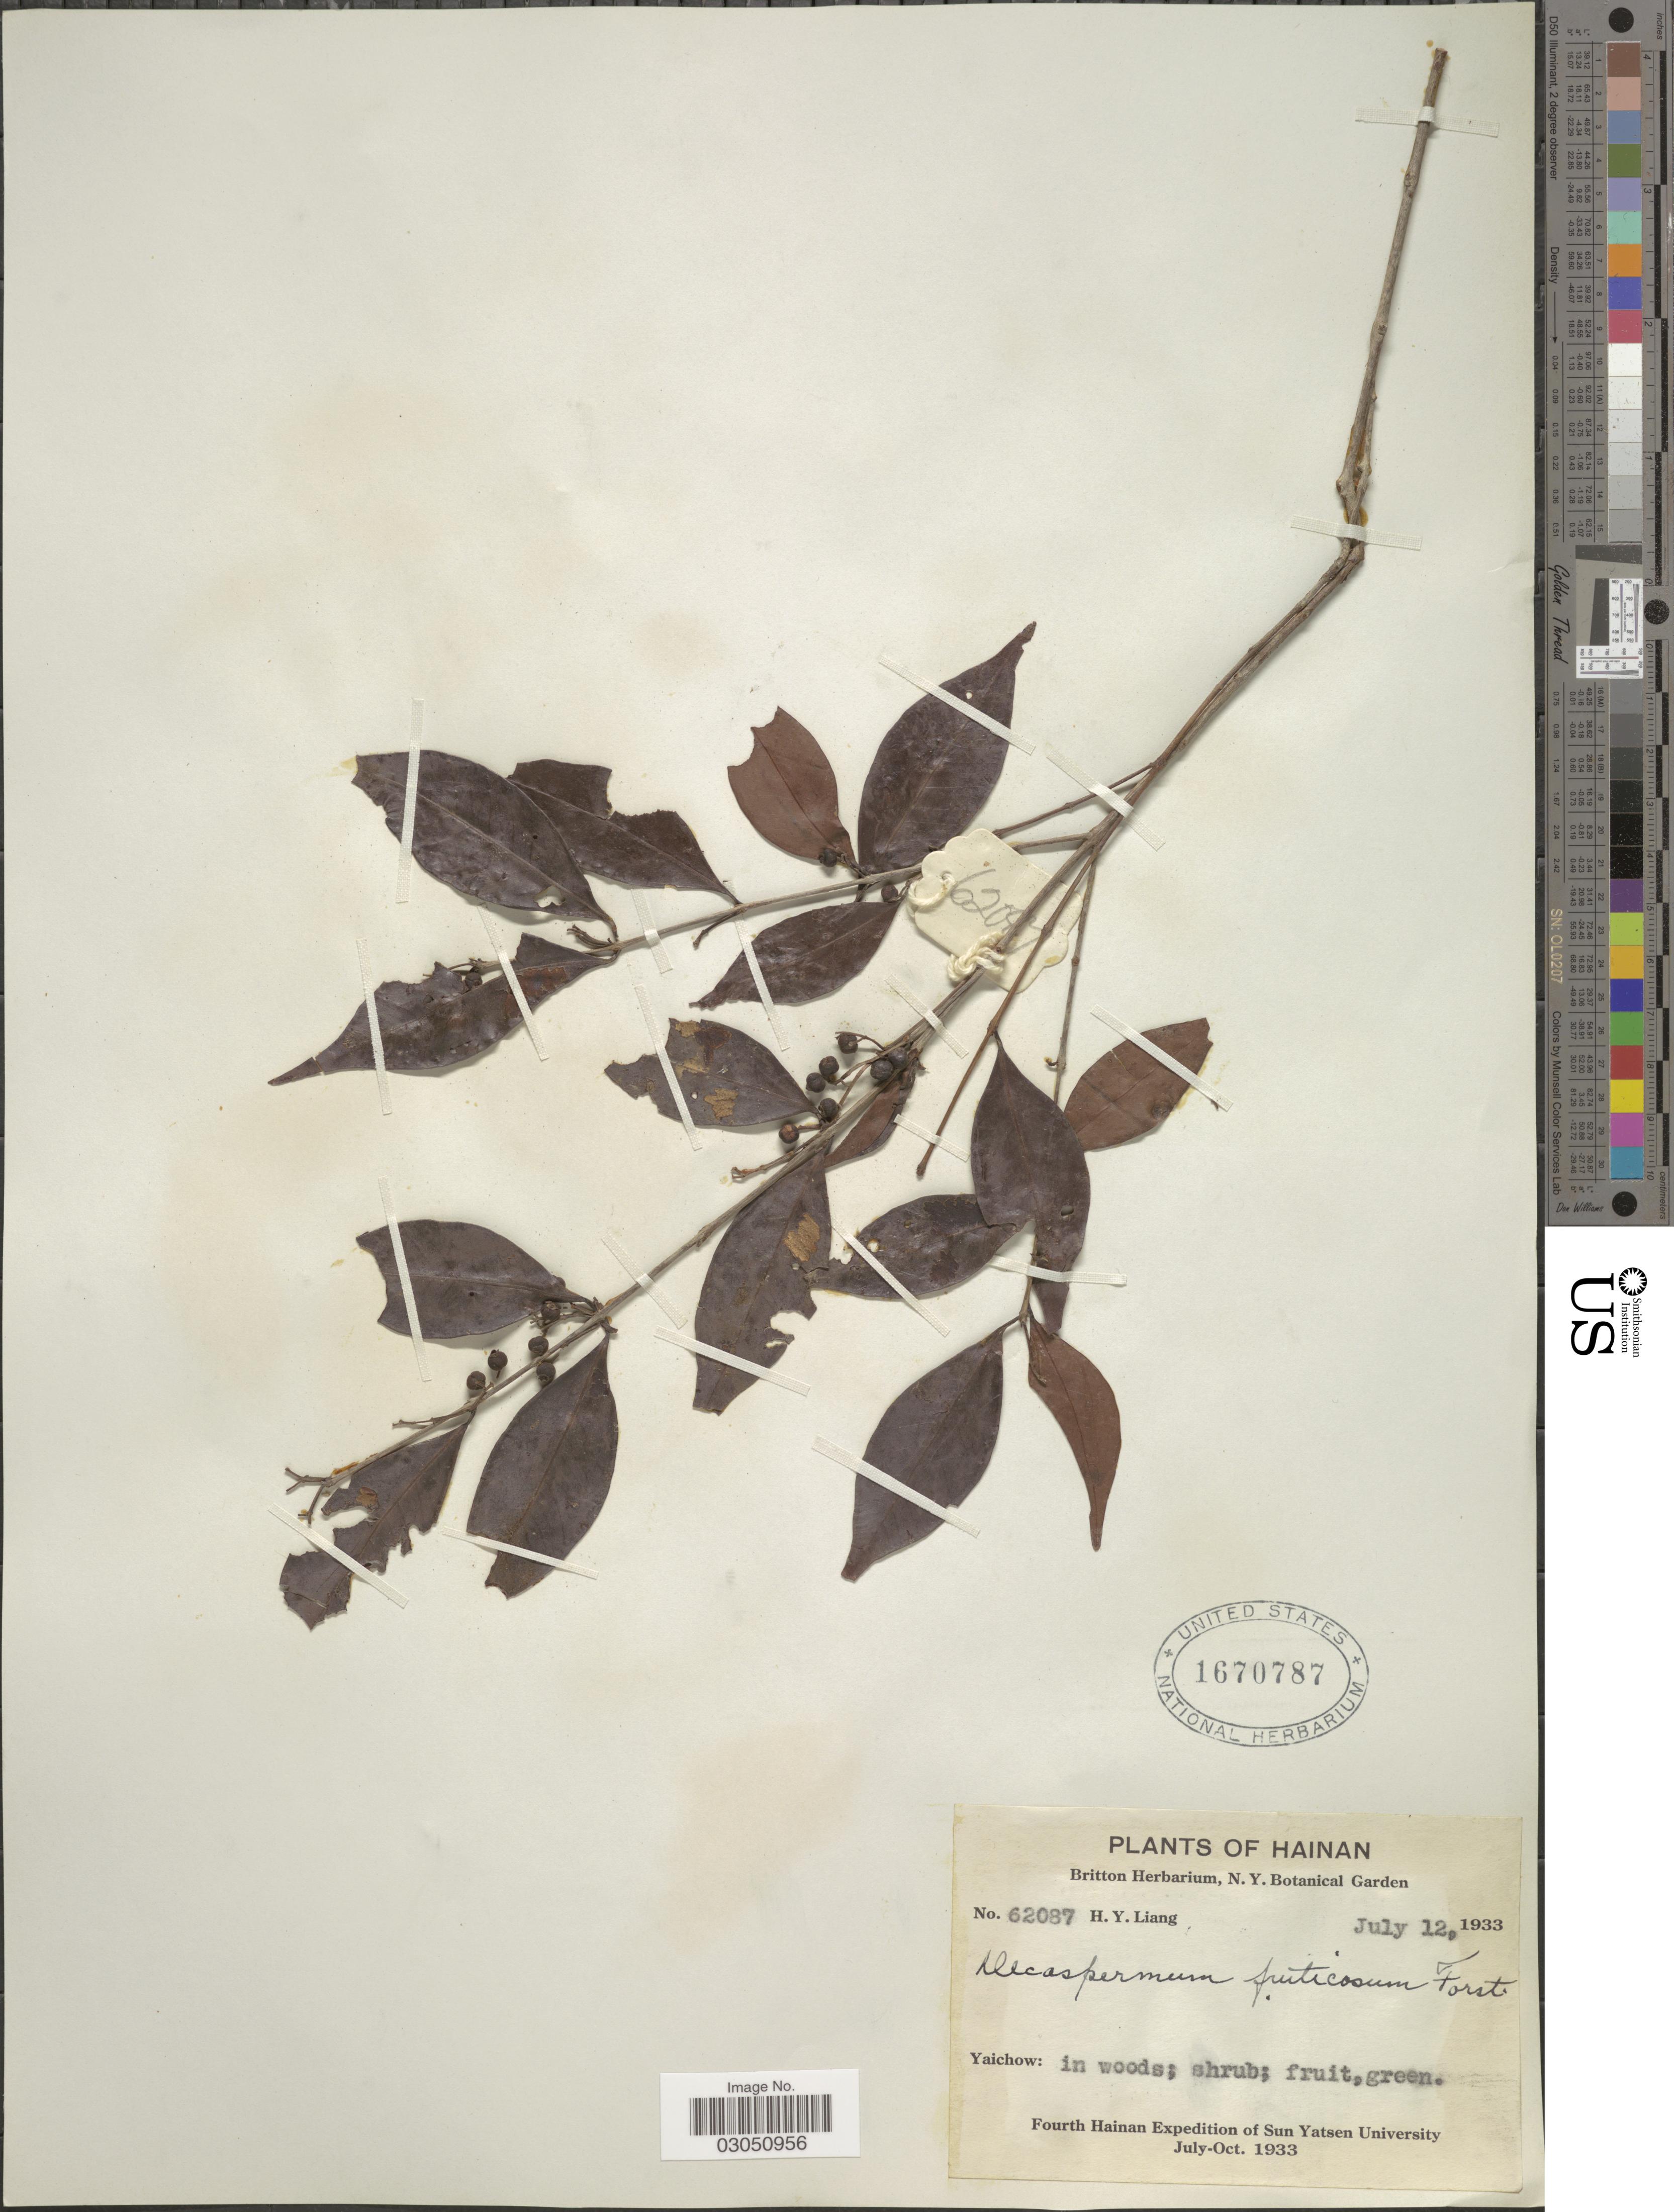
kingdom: Plantae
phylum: Tracheophyta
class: Magnoliopsida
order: Myrtales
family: Myrtaceae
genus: Decaspermum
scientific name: Decaspermum gracilentum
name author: (Hance) Merr. & L.M. Perry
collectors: H. Y. Liang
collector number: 62087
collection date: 1933-07-12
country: China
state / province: Hainan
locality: Yaichow: in woods.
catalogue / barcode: US 1670787